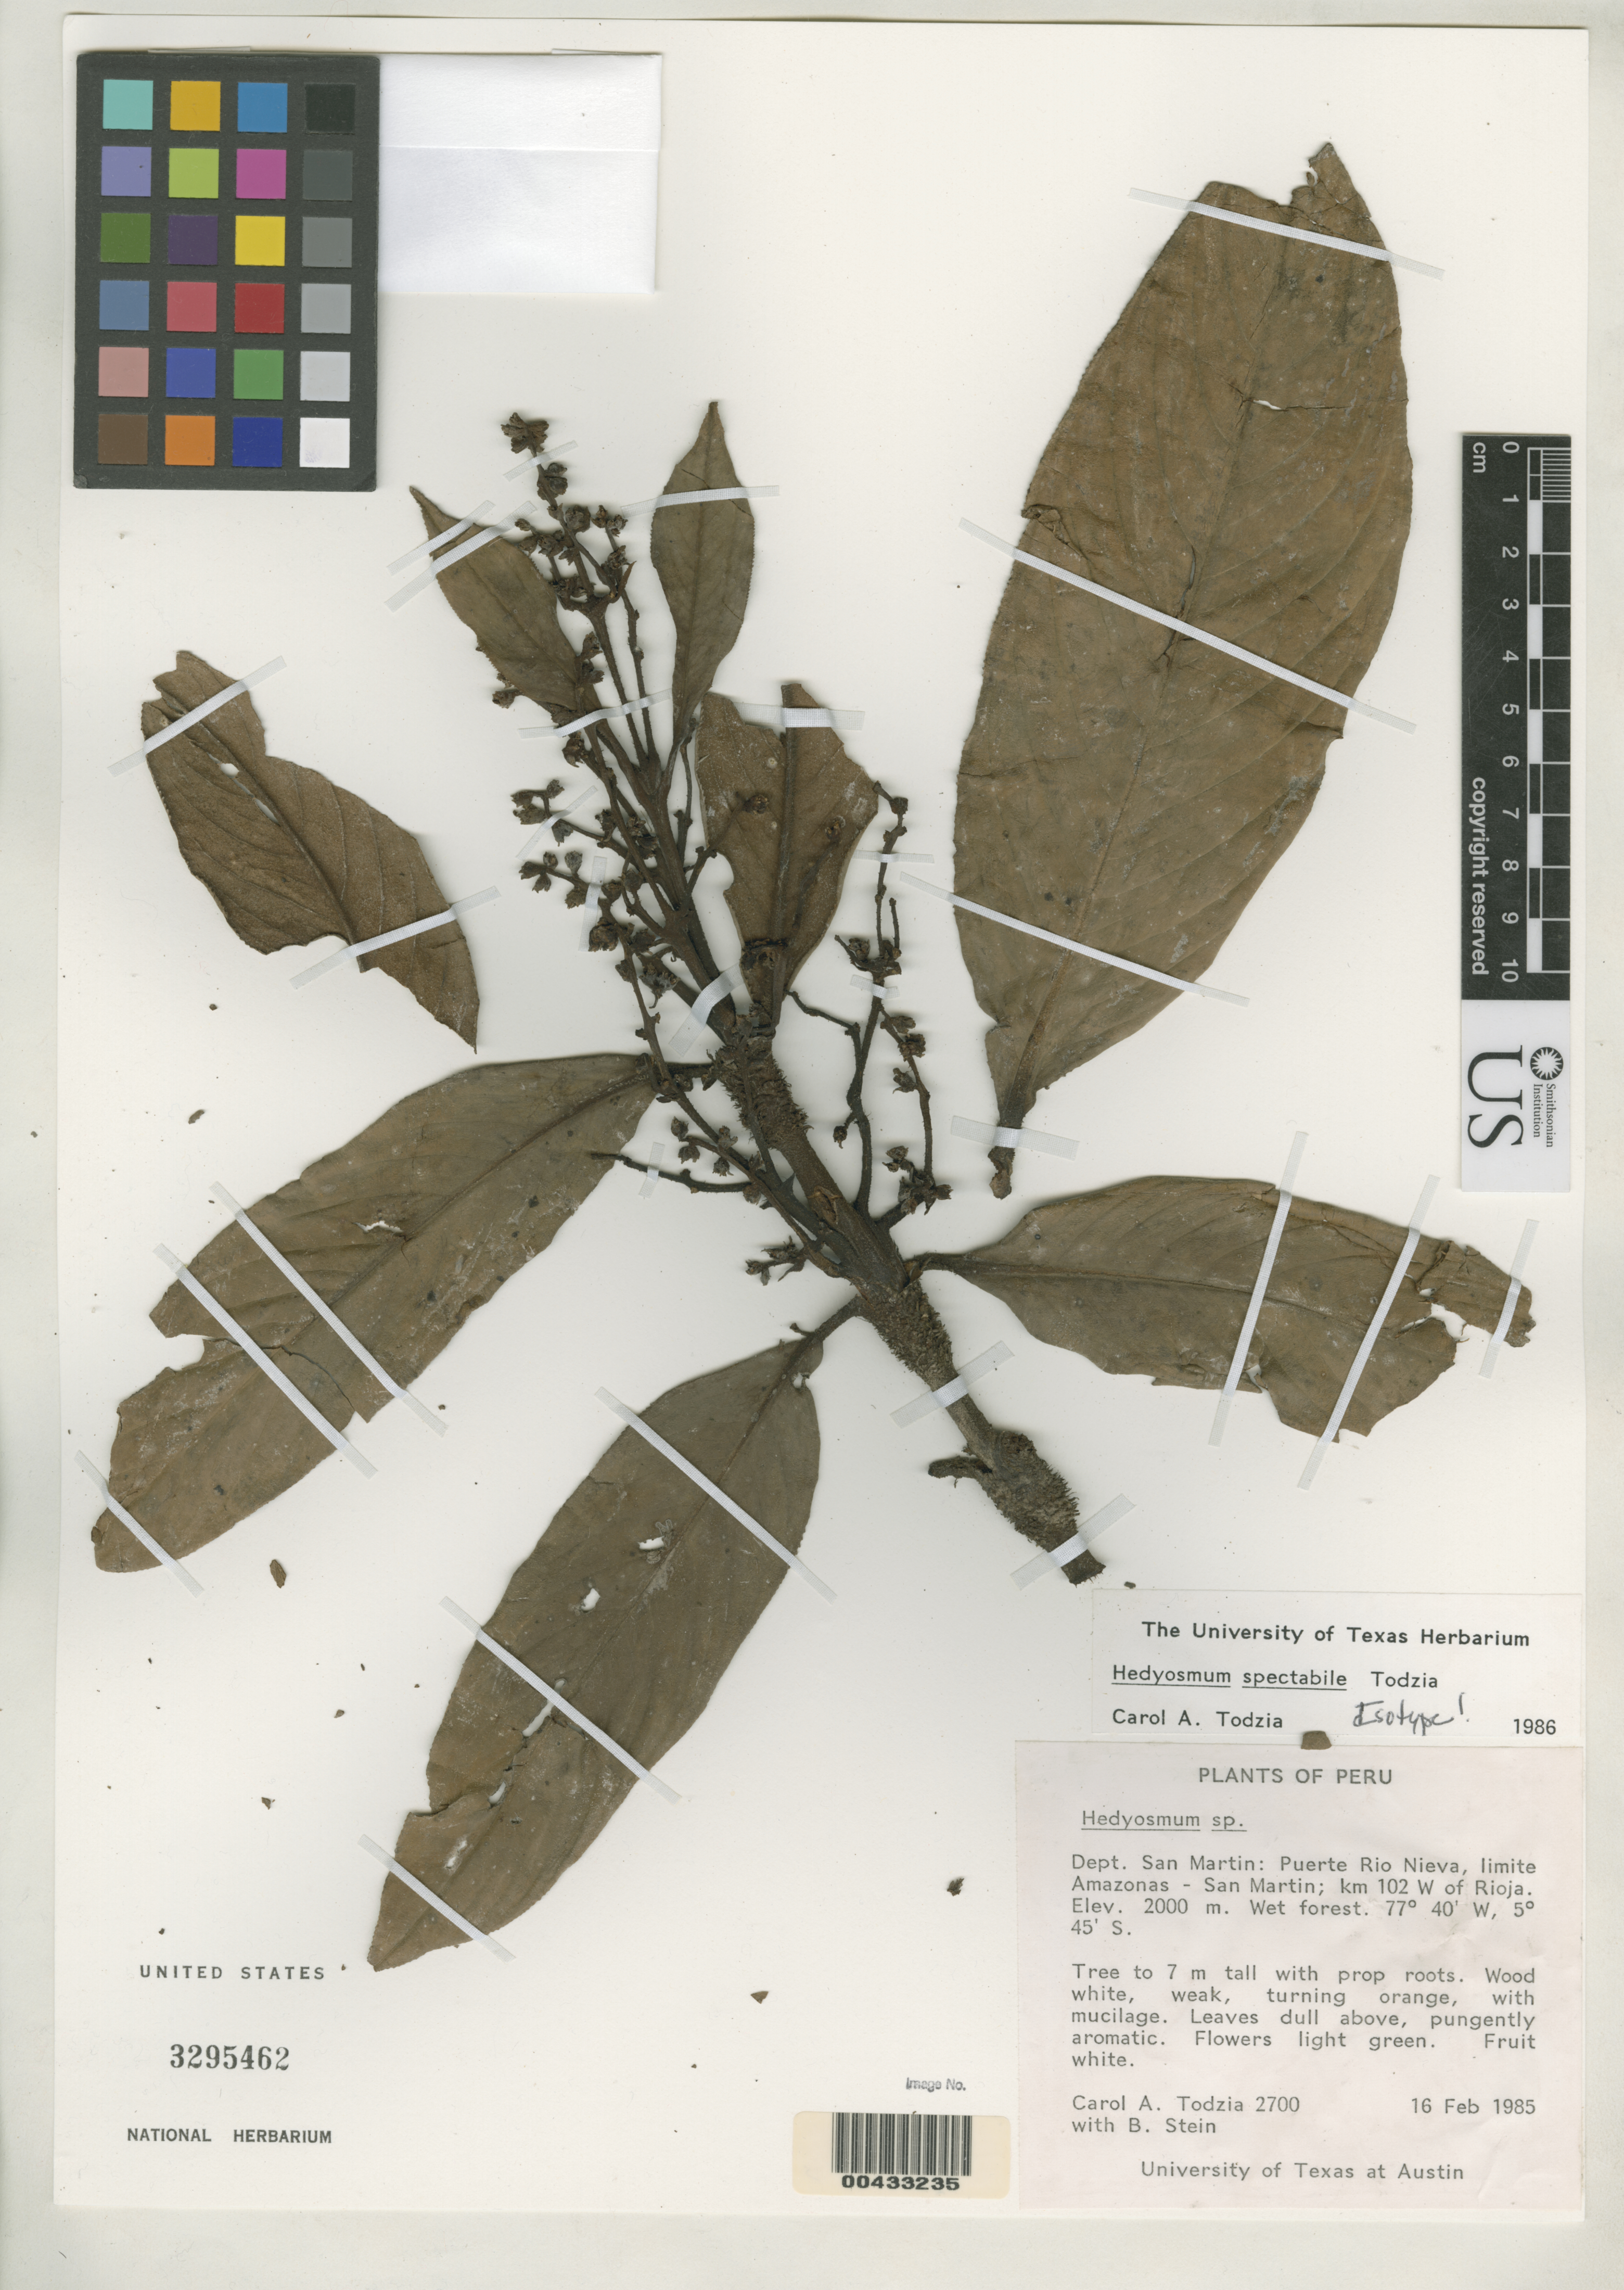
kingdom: Plantae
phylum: Tracheophyta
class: Magnoliopsida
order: Chloranthales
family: Chloranthaceae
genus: Hedyosmum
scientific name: Hedyosmum spectabile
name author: Todzia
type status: Isotype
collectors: C. A. Todzia & B. Stein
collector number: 2700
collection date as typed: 16 Feb 1985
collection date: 1985-02-16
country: Peru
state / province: San Martín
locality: Puerte Rio Nieva, limite Amazonas - San Martin, km 102 W of Rioja.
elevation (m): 2000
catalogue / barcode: US 3295462